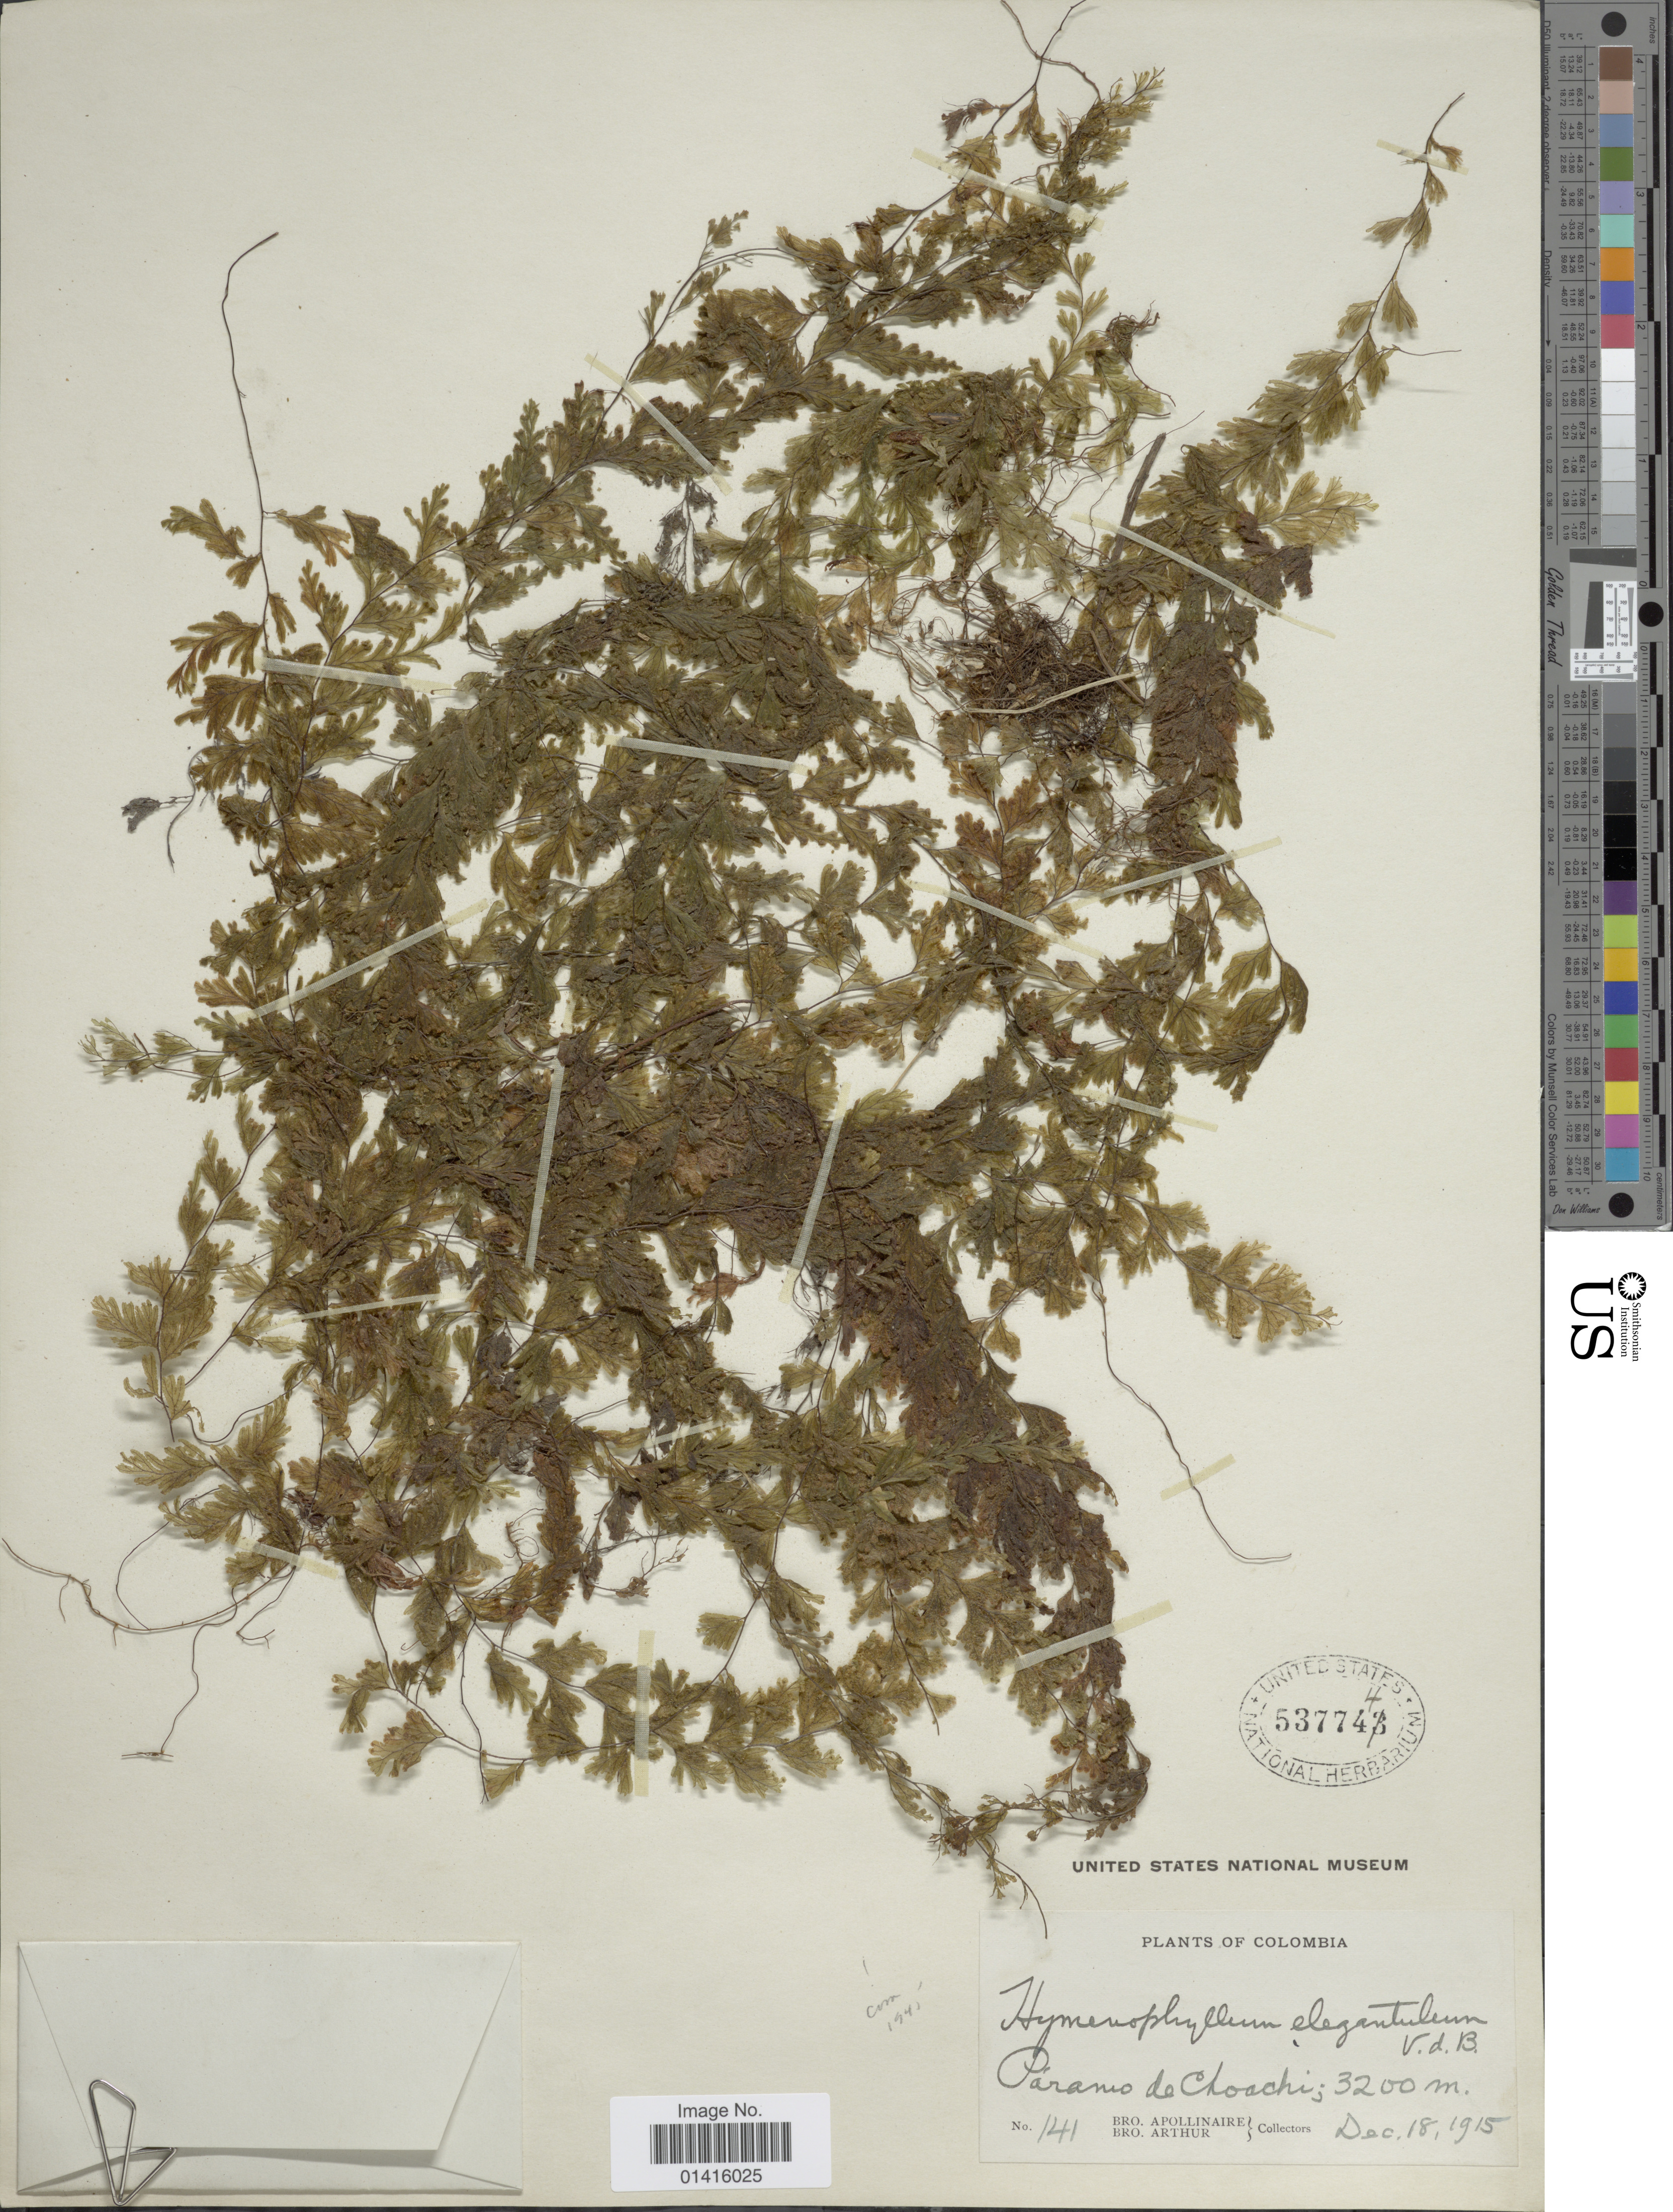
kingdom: Plantae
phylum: Tracheophyta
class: Polypodiopsida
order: Hymenophyllales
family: Hymenophyllaceae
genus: Hymenophyllum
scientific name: Hymenophyllum elegantulum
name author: Bosch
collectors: Bro. Apollinaire & Bro. Arthur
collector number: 141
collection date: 1915-12-18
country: Colombia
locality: Páramo de Choachi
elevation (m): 3200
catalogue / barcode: US 537744